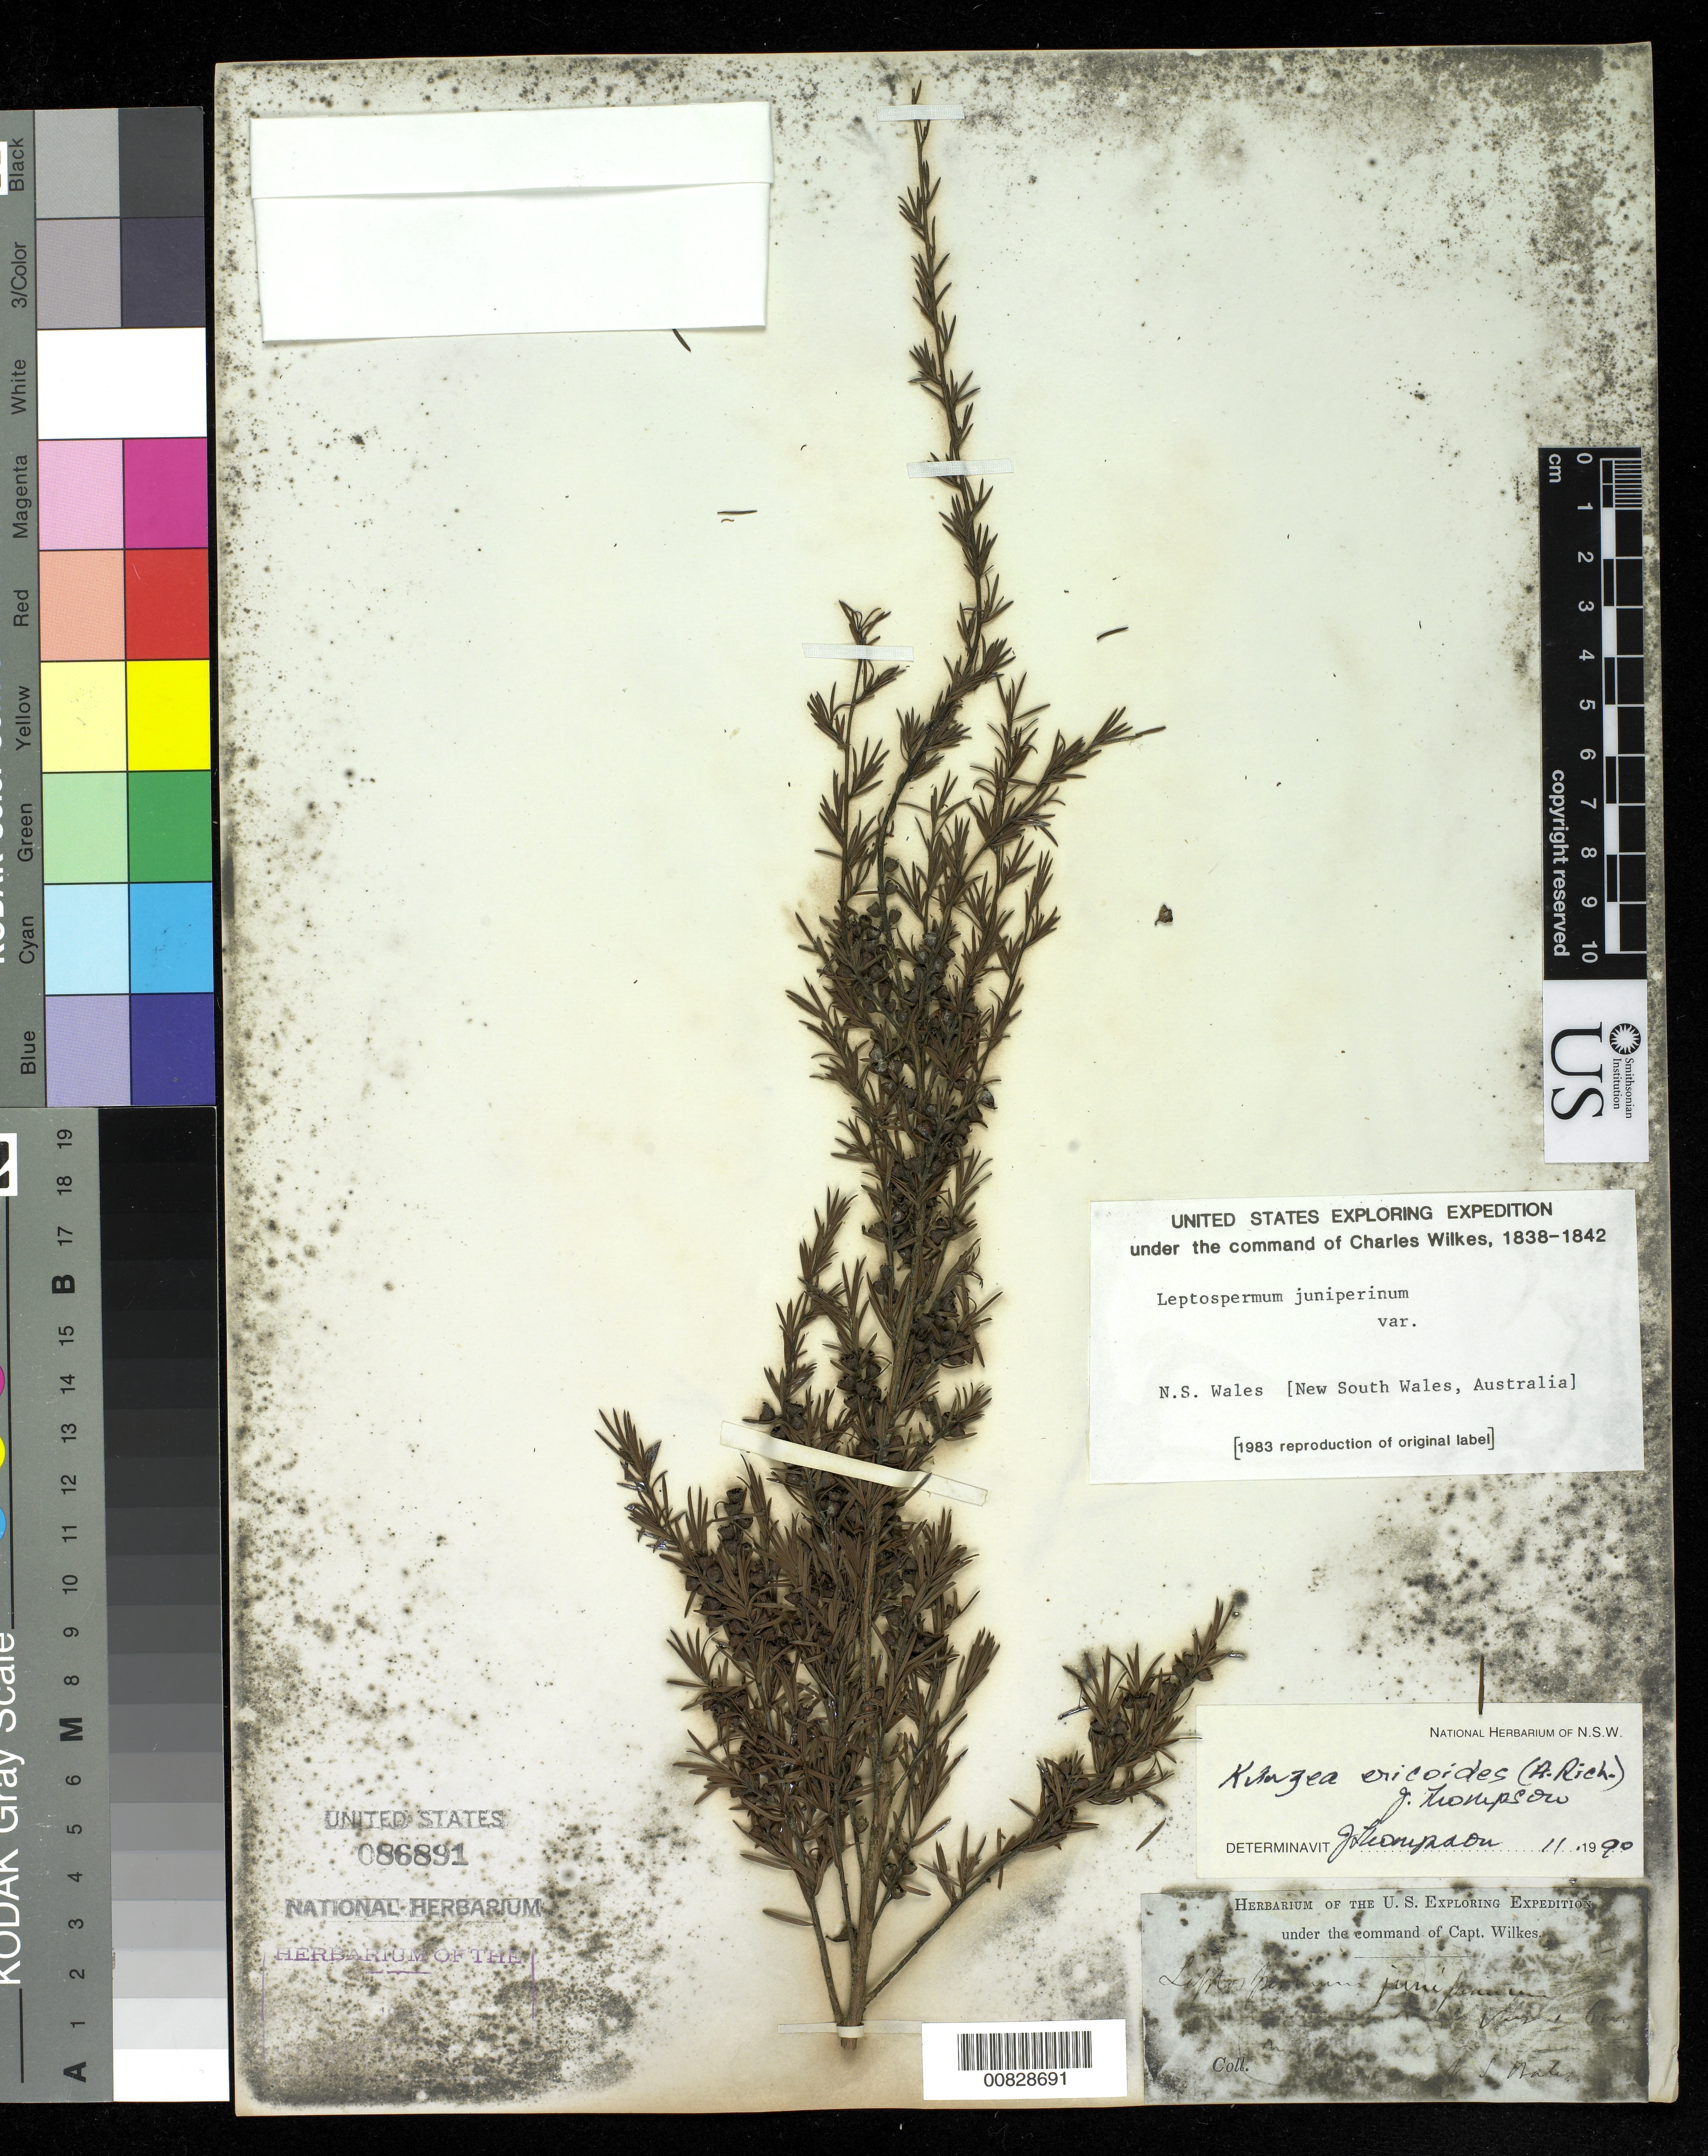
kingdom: Plantae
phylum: Tracheophyta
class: Magnoliopsida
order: Myrtales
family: Myrtaceae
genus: Kunzea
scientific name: Kunzea ericoides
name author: (A. Rich.) Joy Thomps.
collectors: Wilkes Explor. Exped.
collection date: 1838/1842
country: Australia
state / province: New South Wales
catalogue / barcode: US 86891